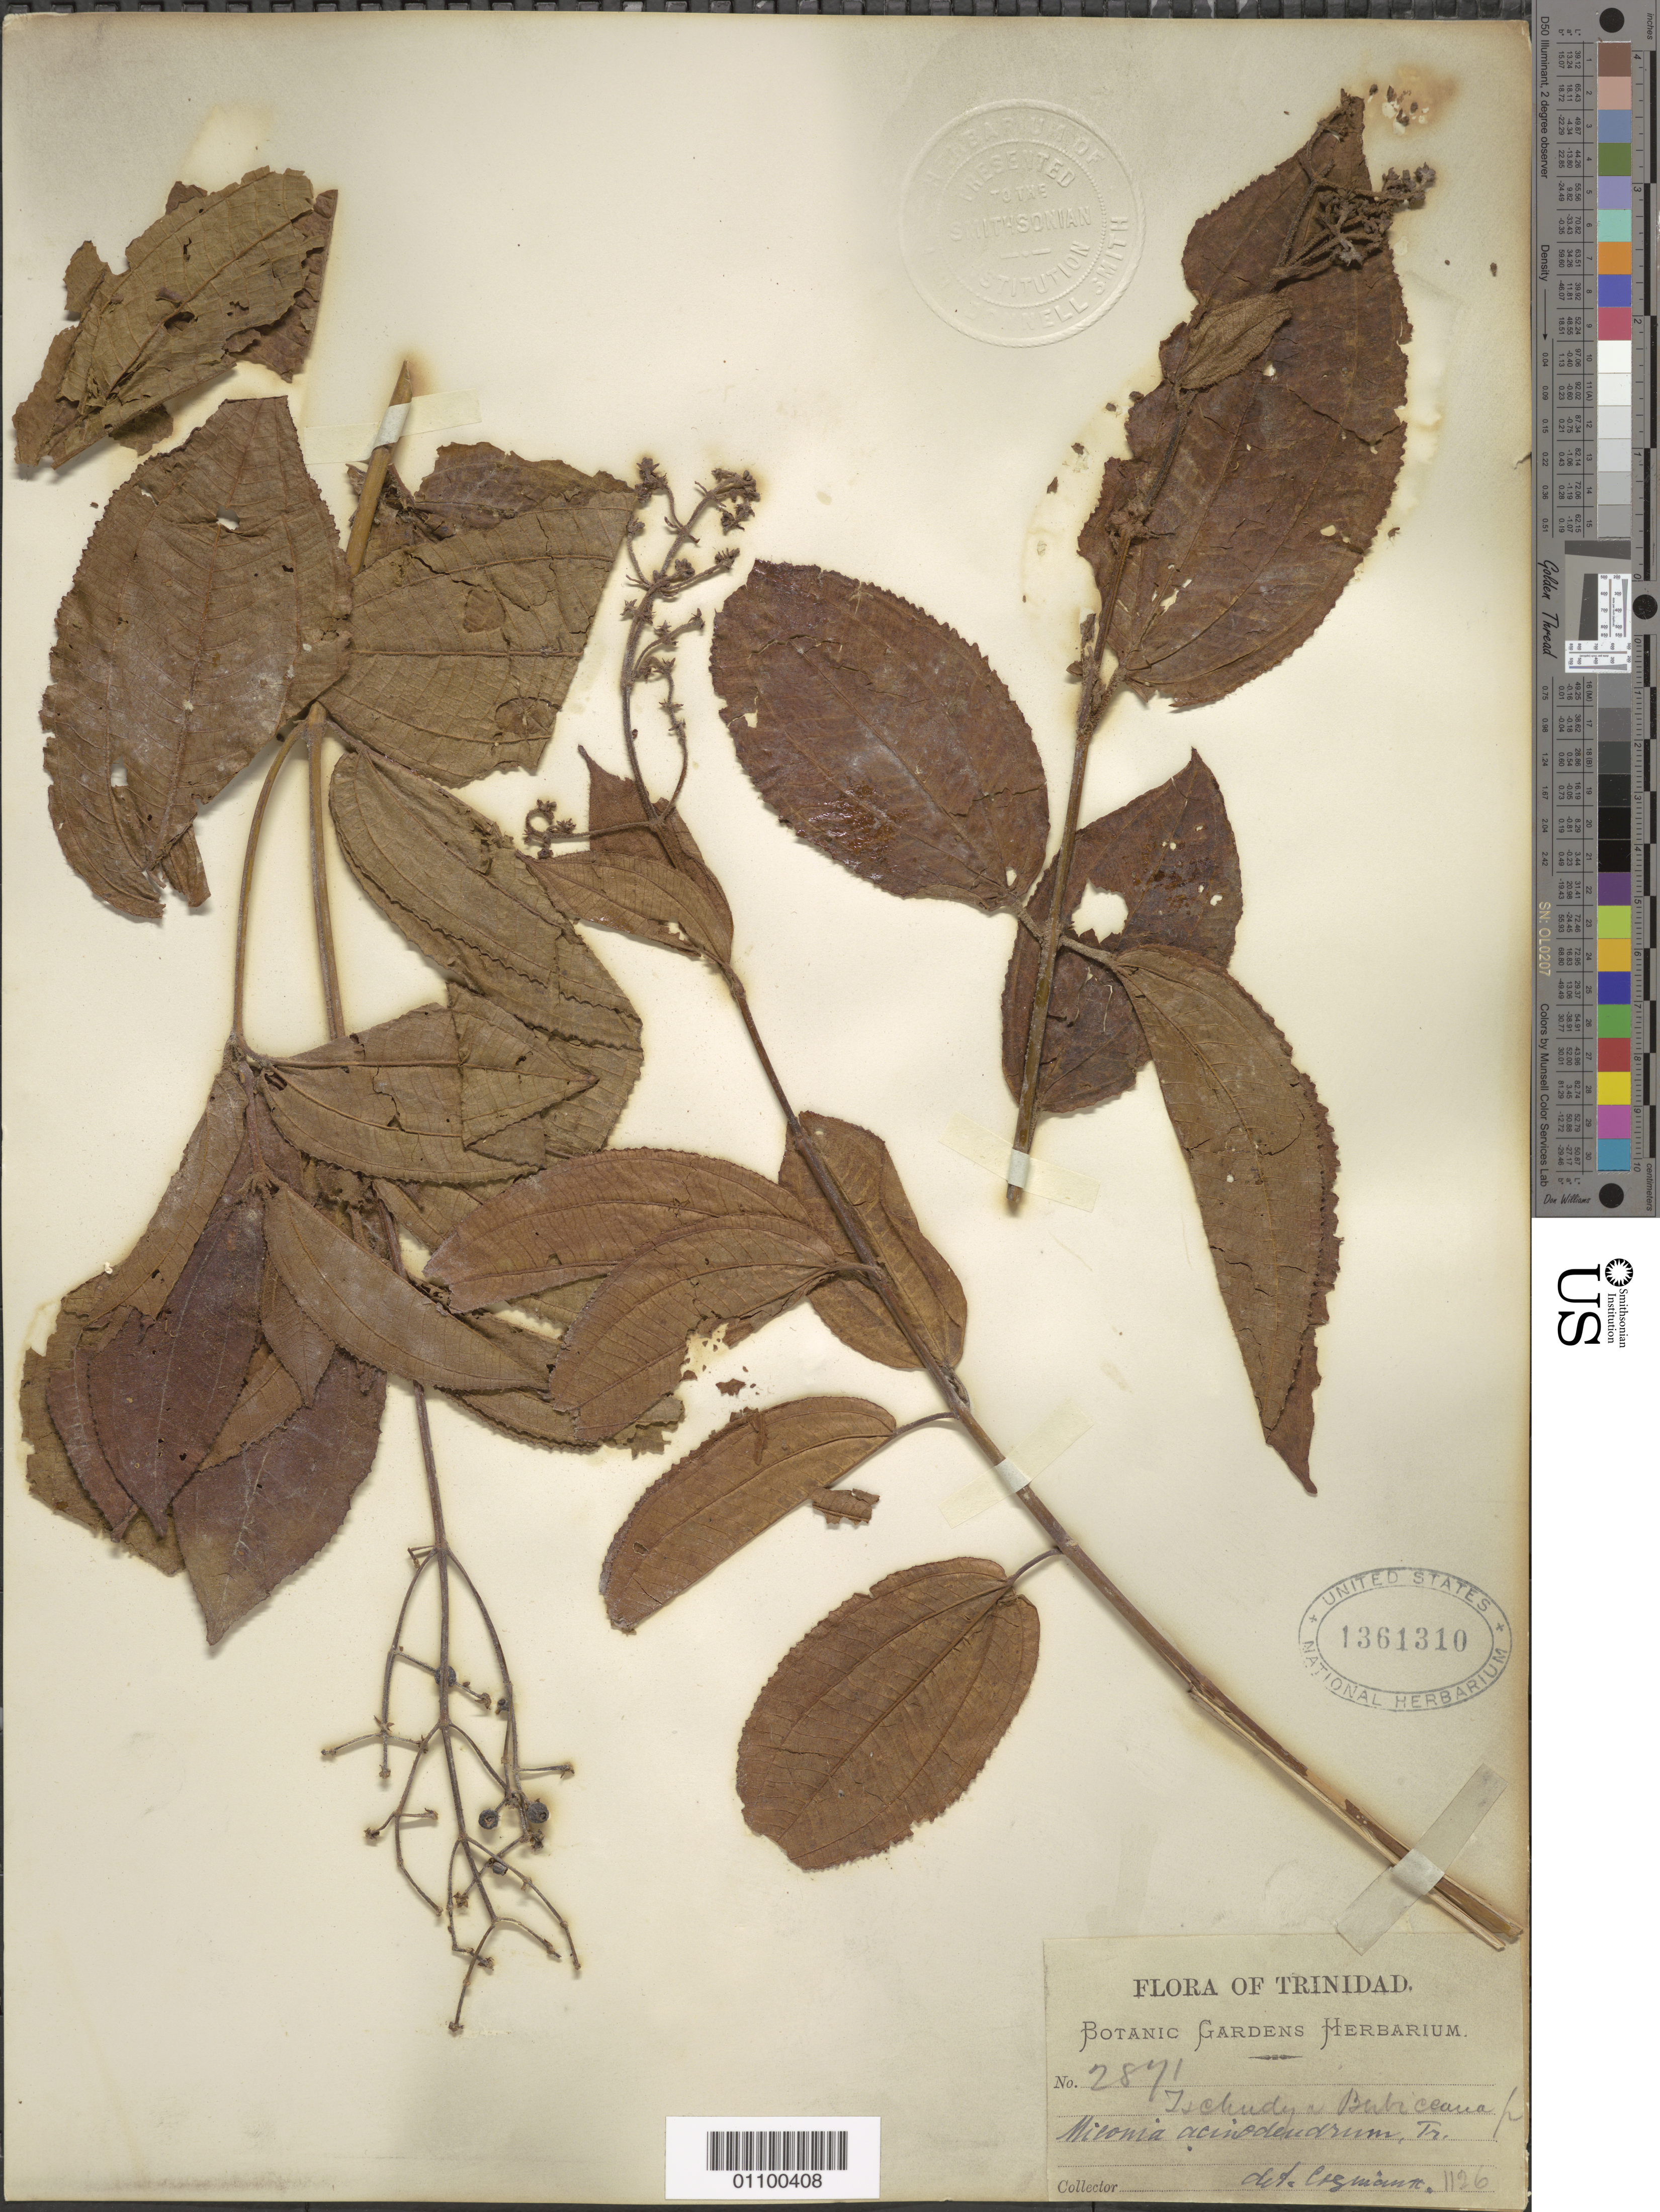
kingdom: Plantae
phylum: Tracheophyta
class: Magnoliopsida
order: Myrtales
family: Melastomataceae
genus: Miconia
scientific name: Miconia acinodendron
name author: (L.) Sweet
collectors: Botanic Gardens Herbarium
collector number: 2871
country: Trinidad and Tobago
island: Trinidad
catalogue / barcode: US 1361310